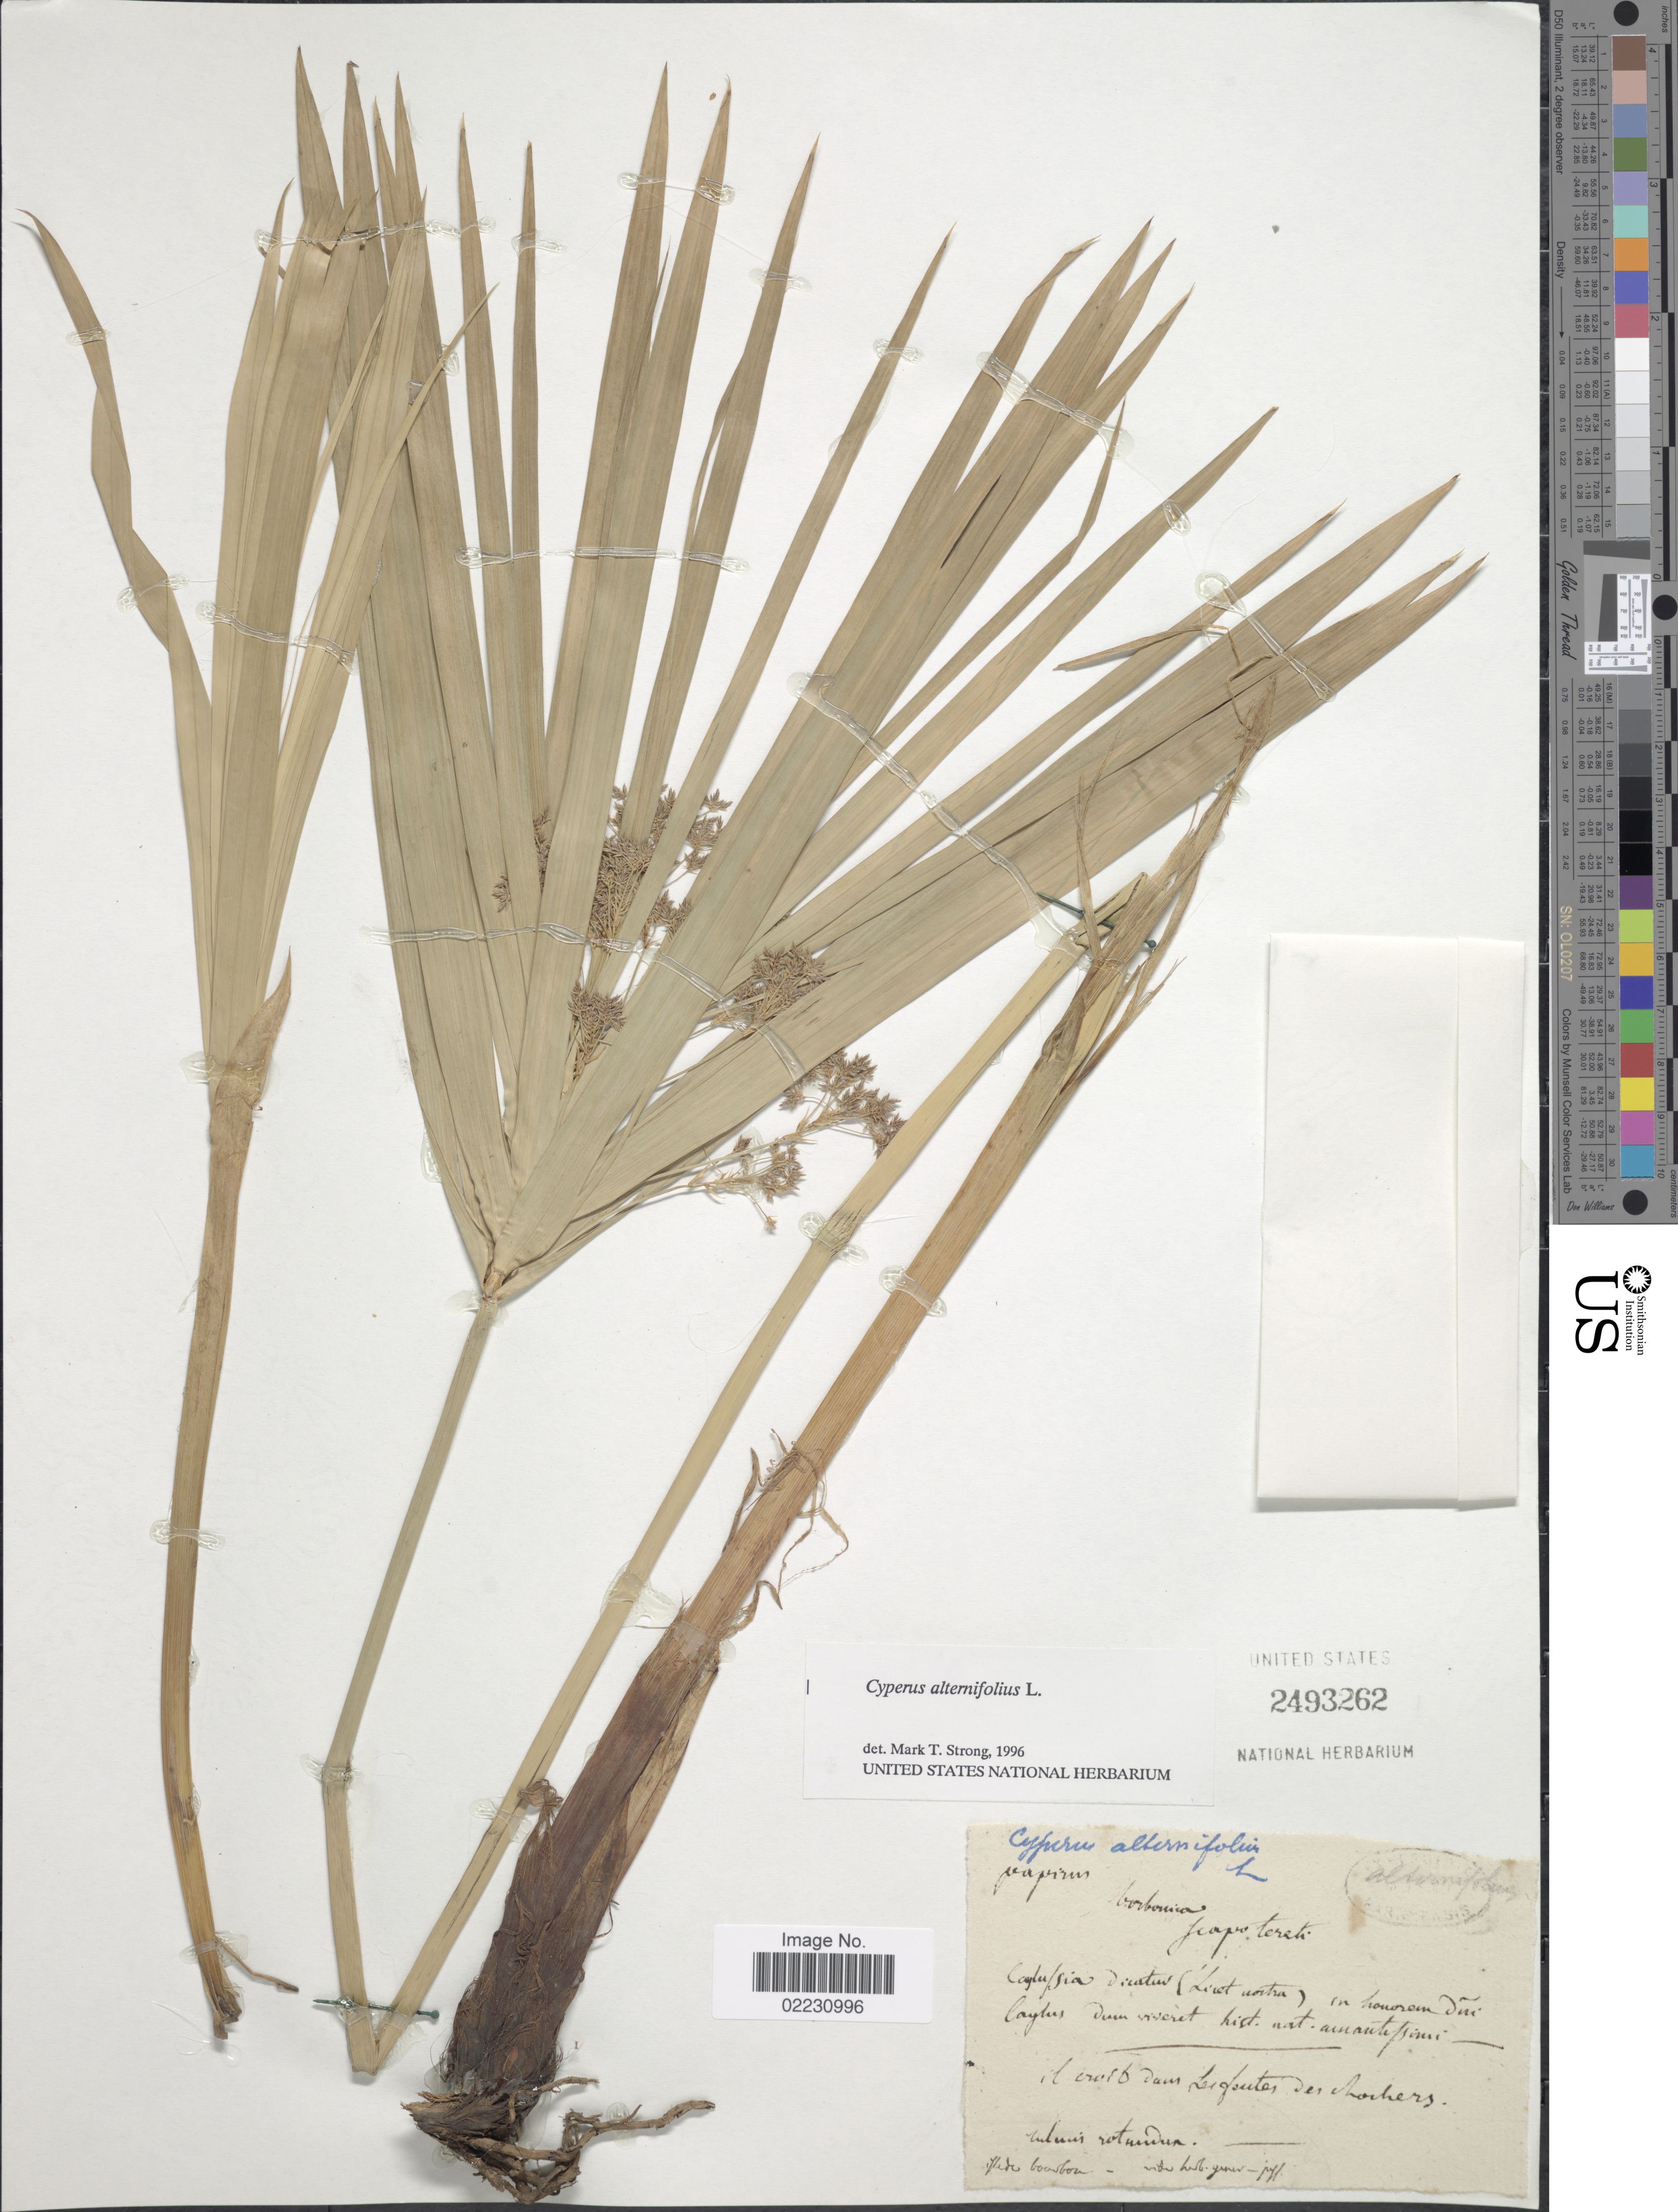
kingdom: Plantae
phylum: Tracheophyta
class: Liliopsida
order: Poales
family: Cyperaceae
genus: Cyperus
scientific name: Cyperus alternifolius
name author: L.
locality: [illegible text] Lei[illegible text] des rochers[interpreted]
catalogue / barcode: US 2493262